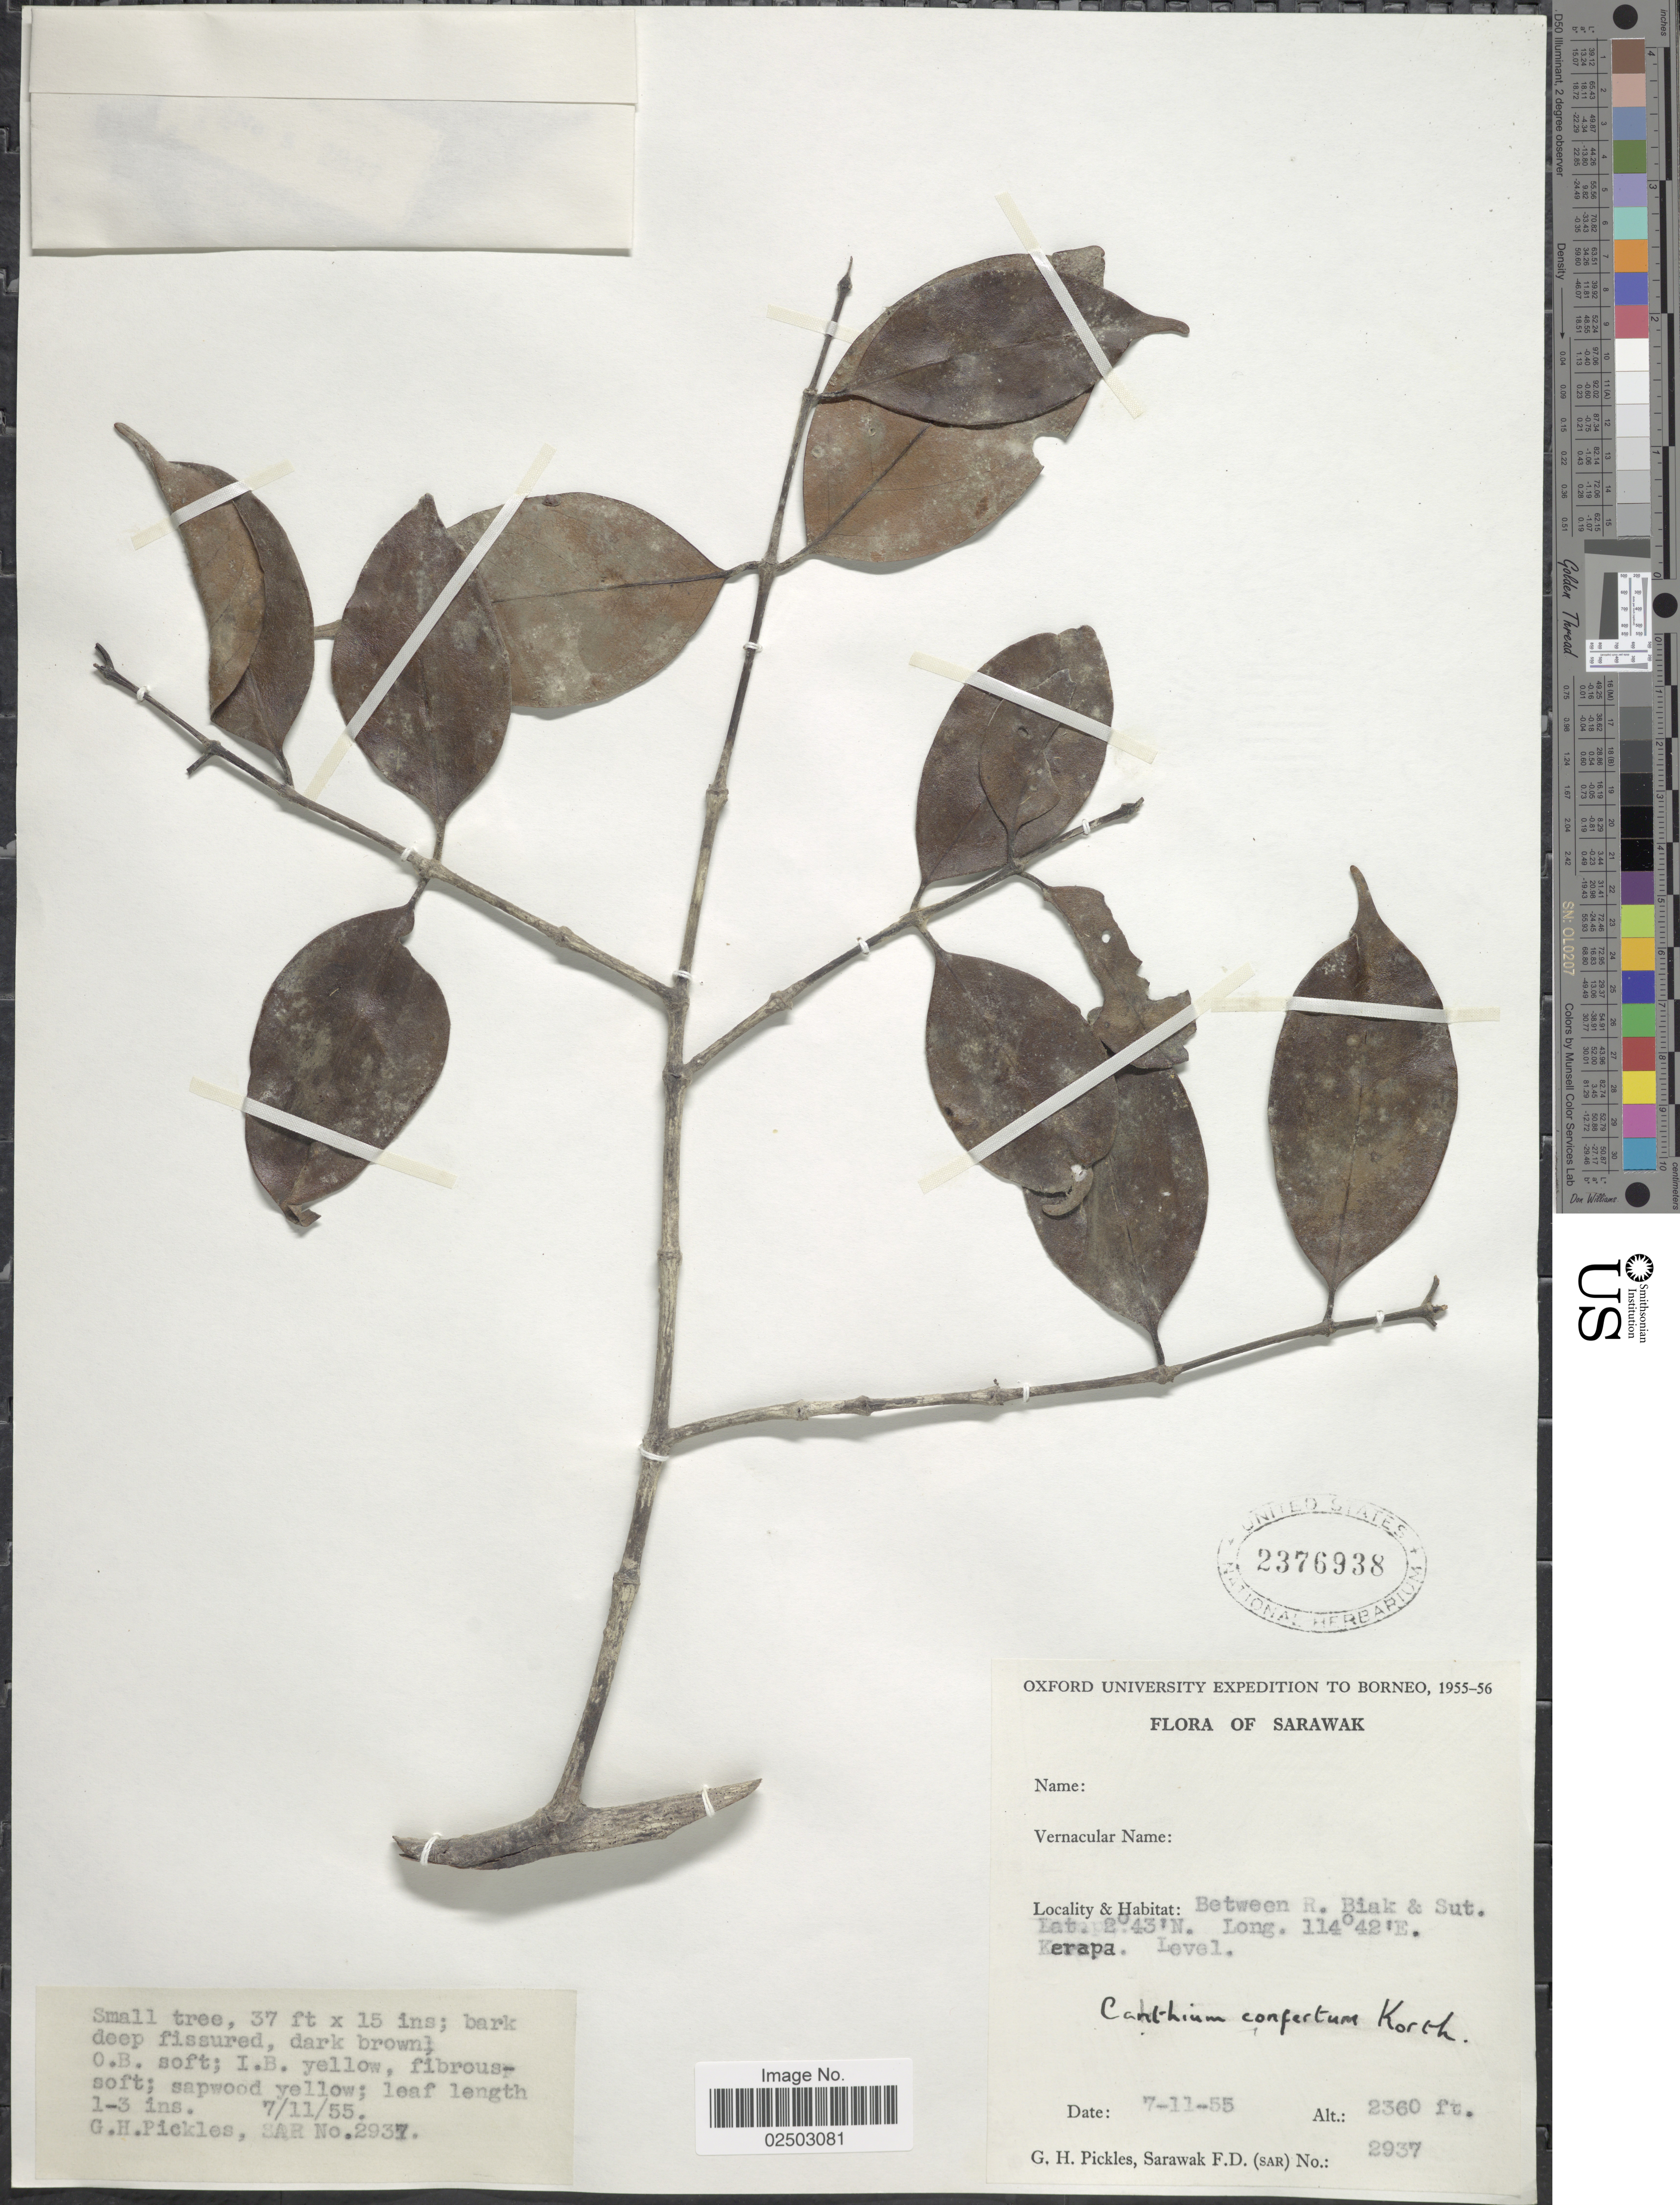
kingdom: Plantae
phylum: Tracheophyta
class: Magnoliopsida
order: Gentianales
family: Rubiaceae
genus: Canthium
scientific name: Canthium confertum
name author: Hassk.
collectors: G. Pickles & F. Sarawak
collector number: SAR2937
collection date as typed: Transcribed d/m/y: 7/11/55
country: Malaysia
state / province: Sarawak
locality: Between R. Biak & Sut., Kerapa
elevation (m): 719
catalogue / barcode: US 2376938